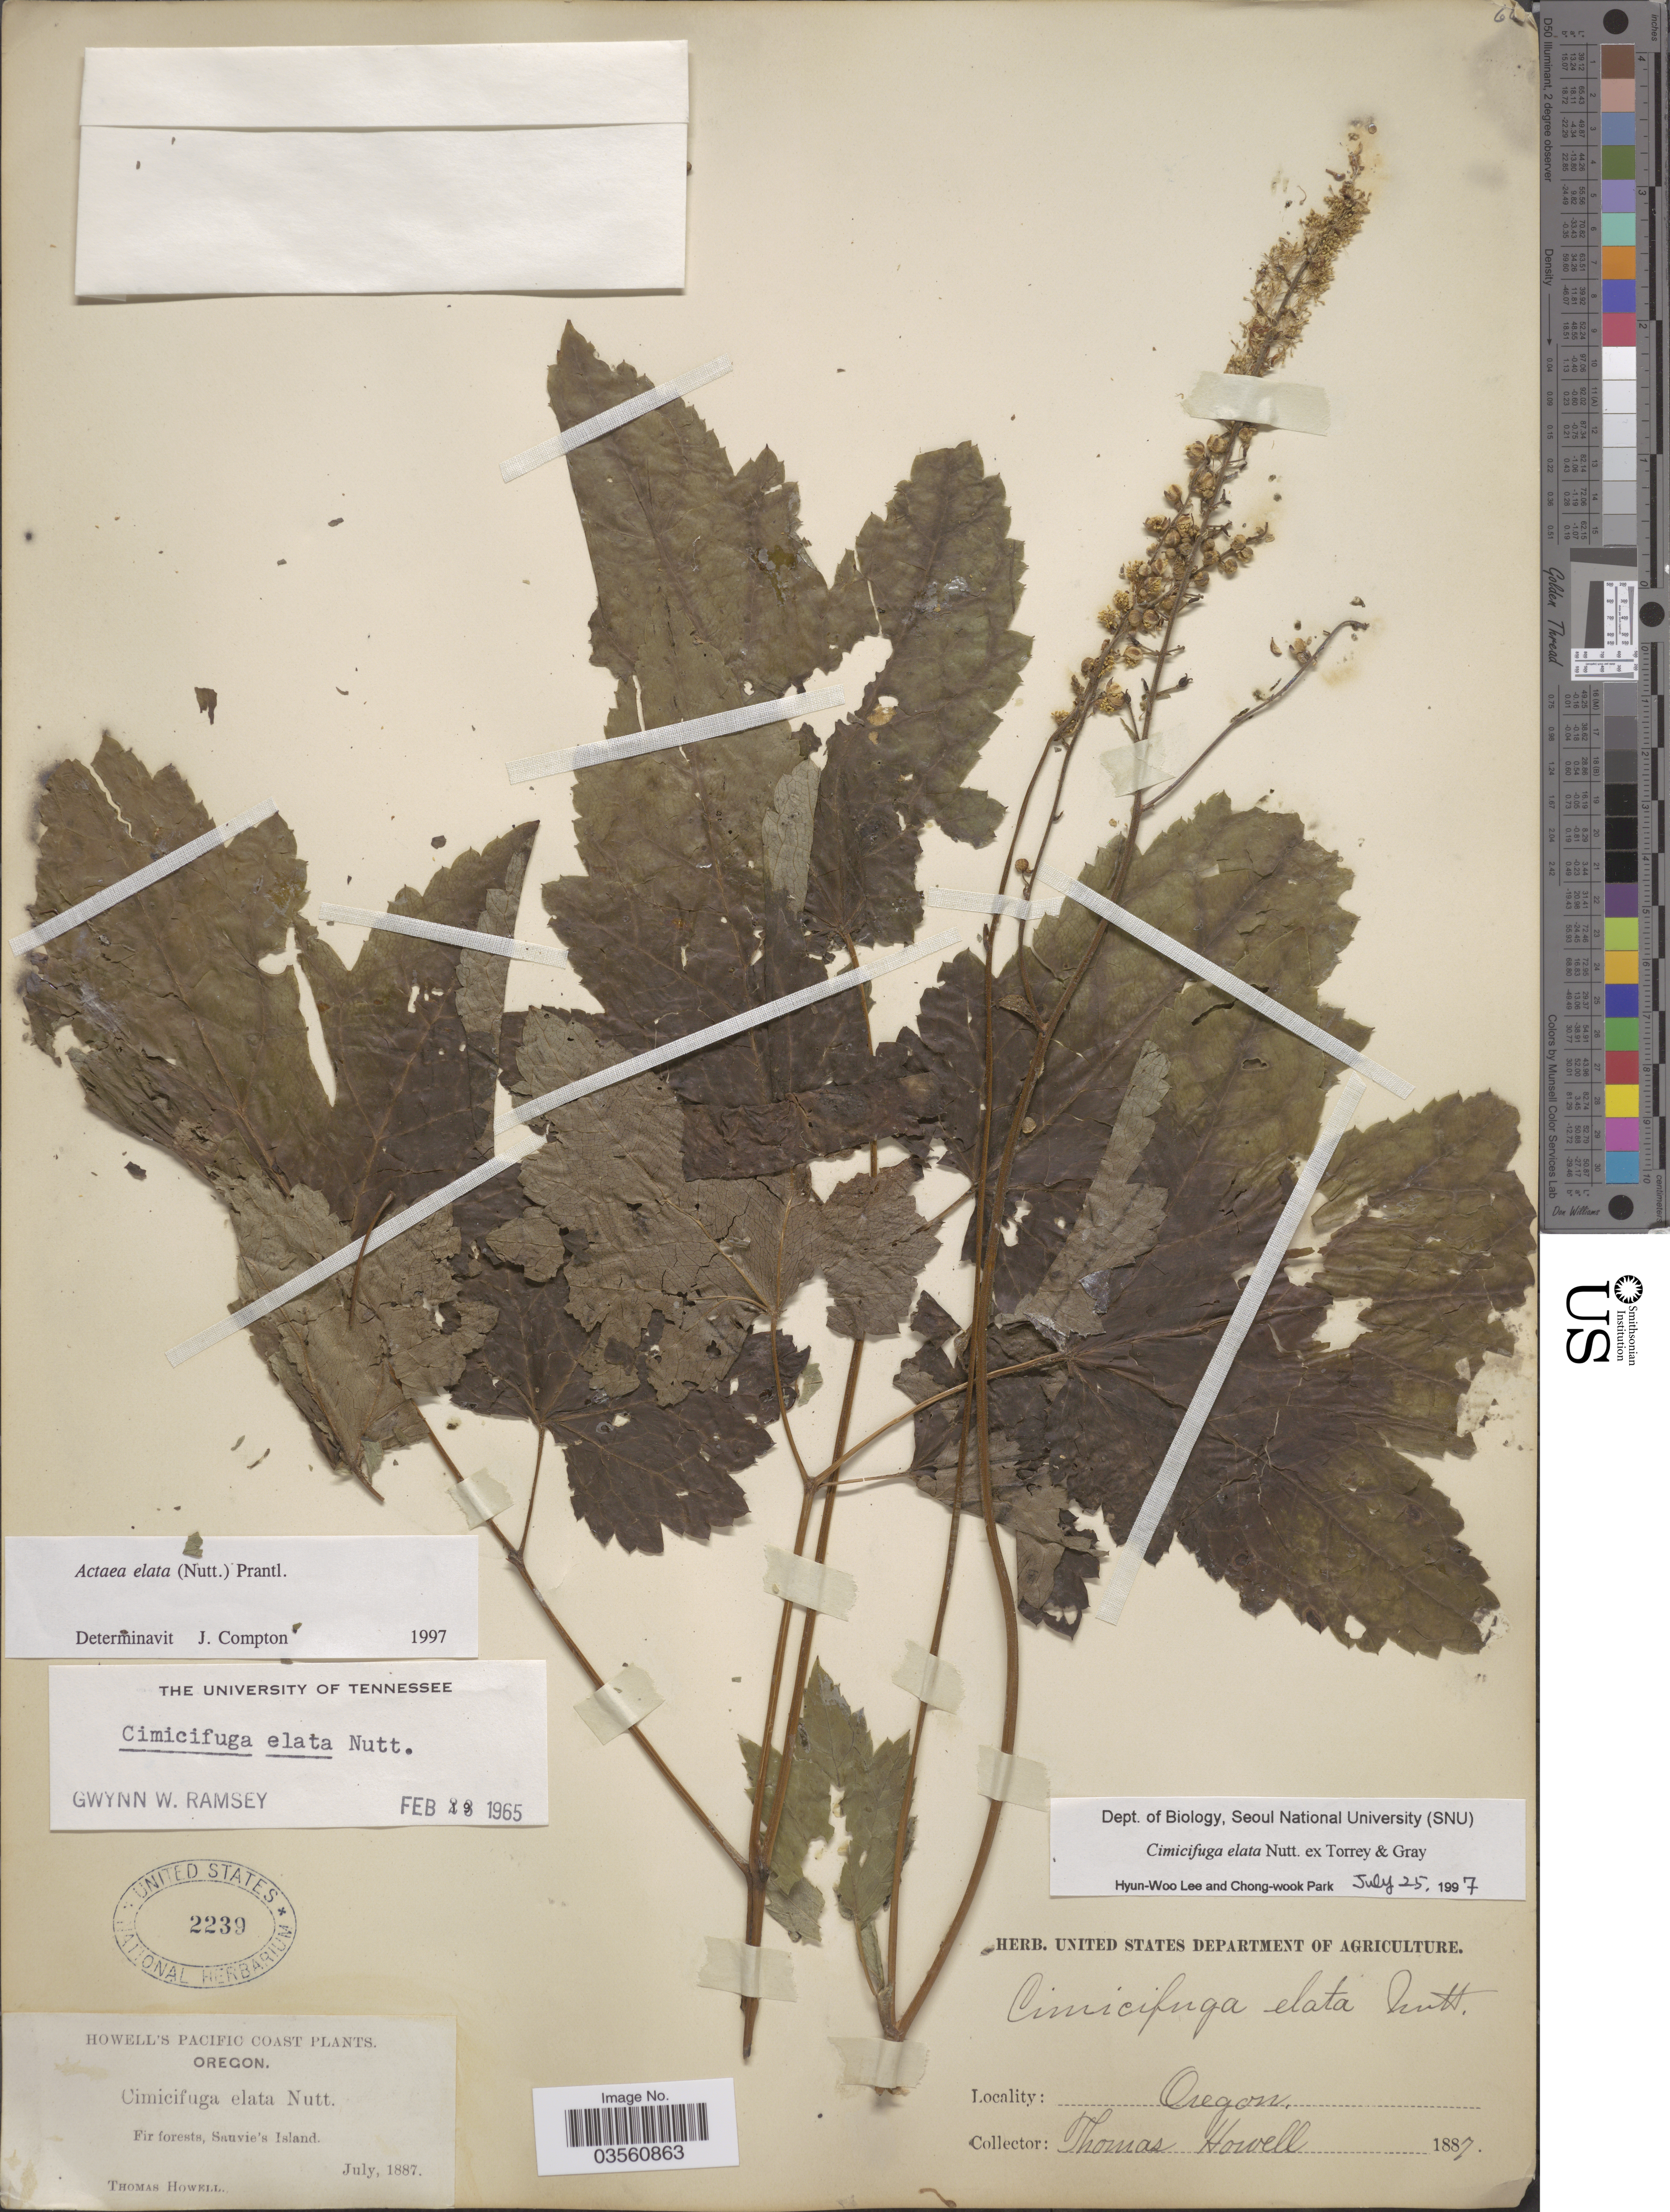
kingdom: Plantae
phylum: Tracheophyta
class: Magnoliopsida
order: Ranunculales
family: Ranunculaceae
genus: Actaea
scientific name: Actaea elata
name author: (Nutt.) Prantl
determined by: Compton, J. A.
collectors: T. Howell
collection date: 1887-07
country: United States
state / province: Oregon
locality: Pacific Coast. Sauvie's Island.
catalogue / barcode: US 2239